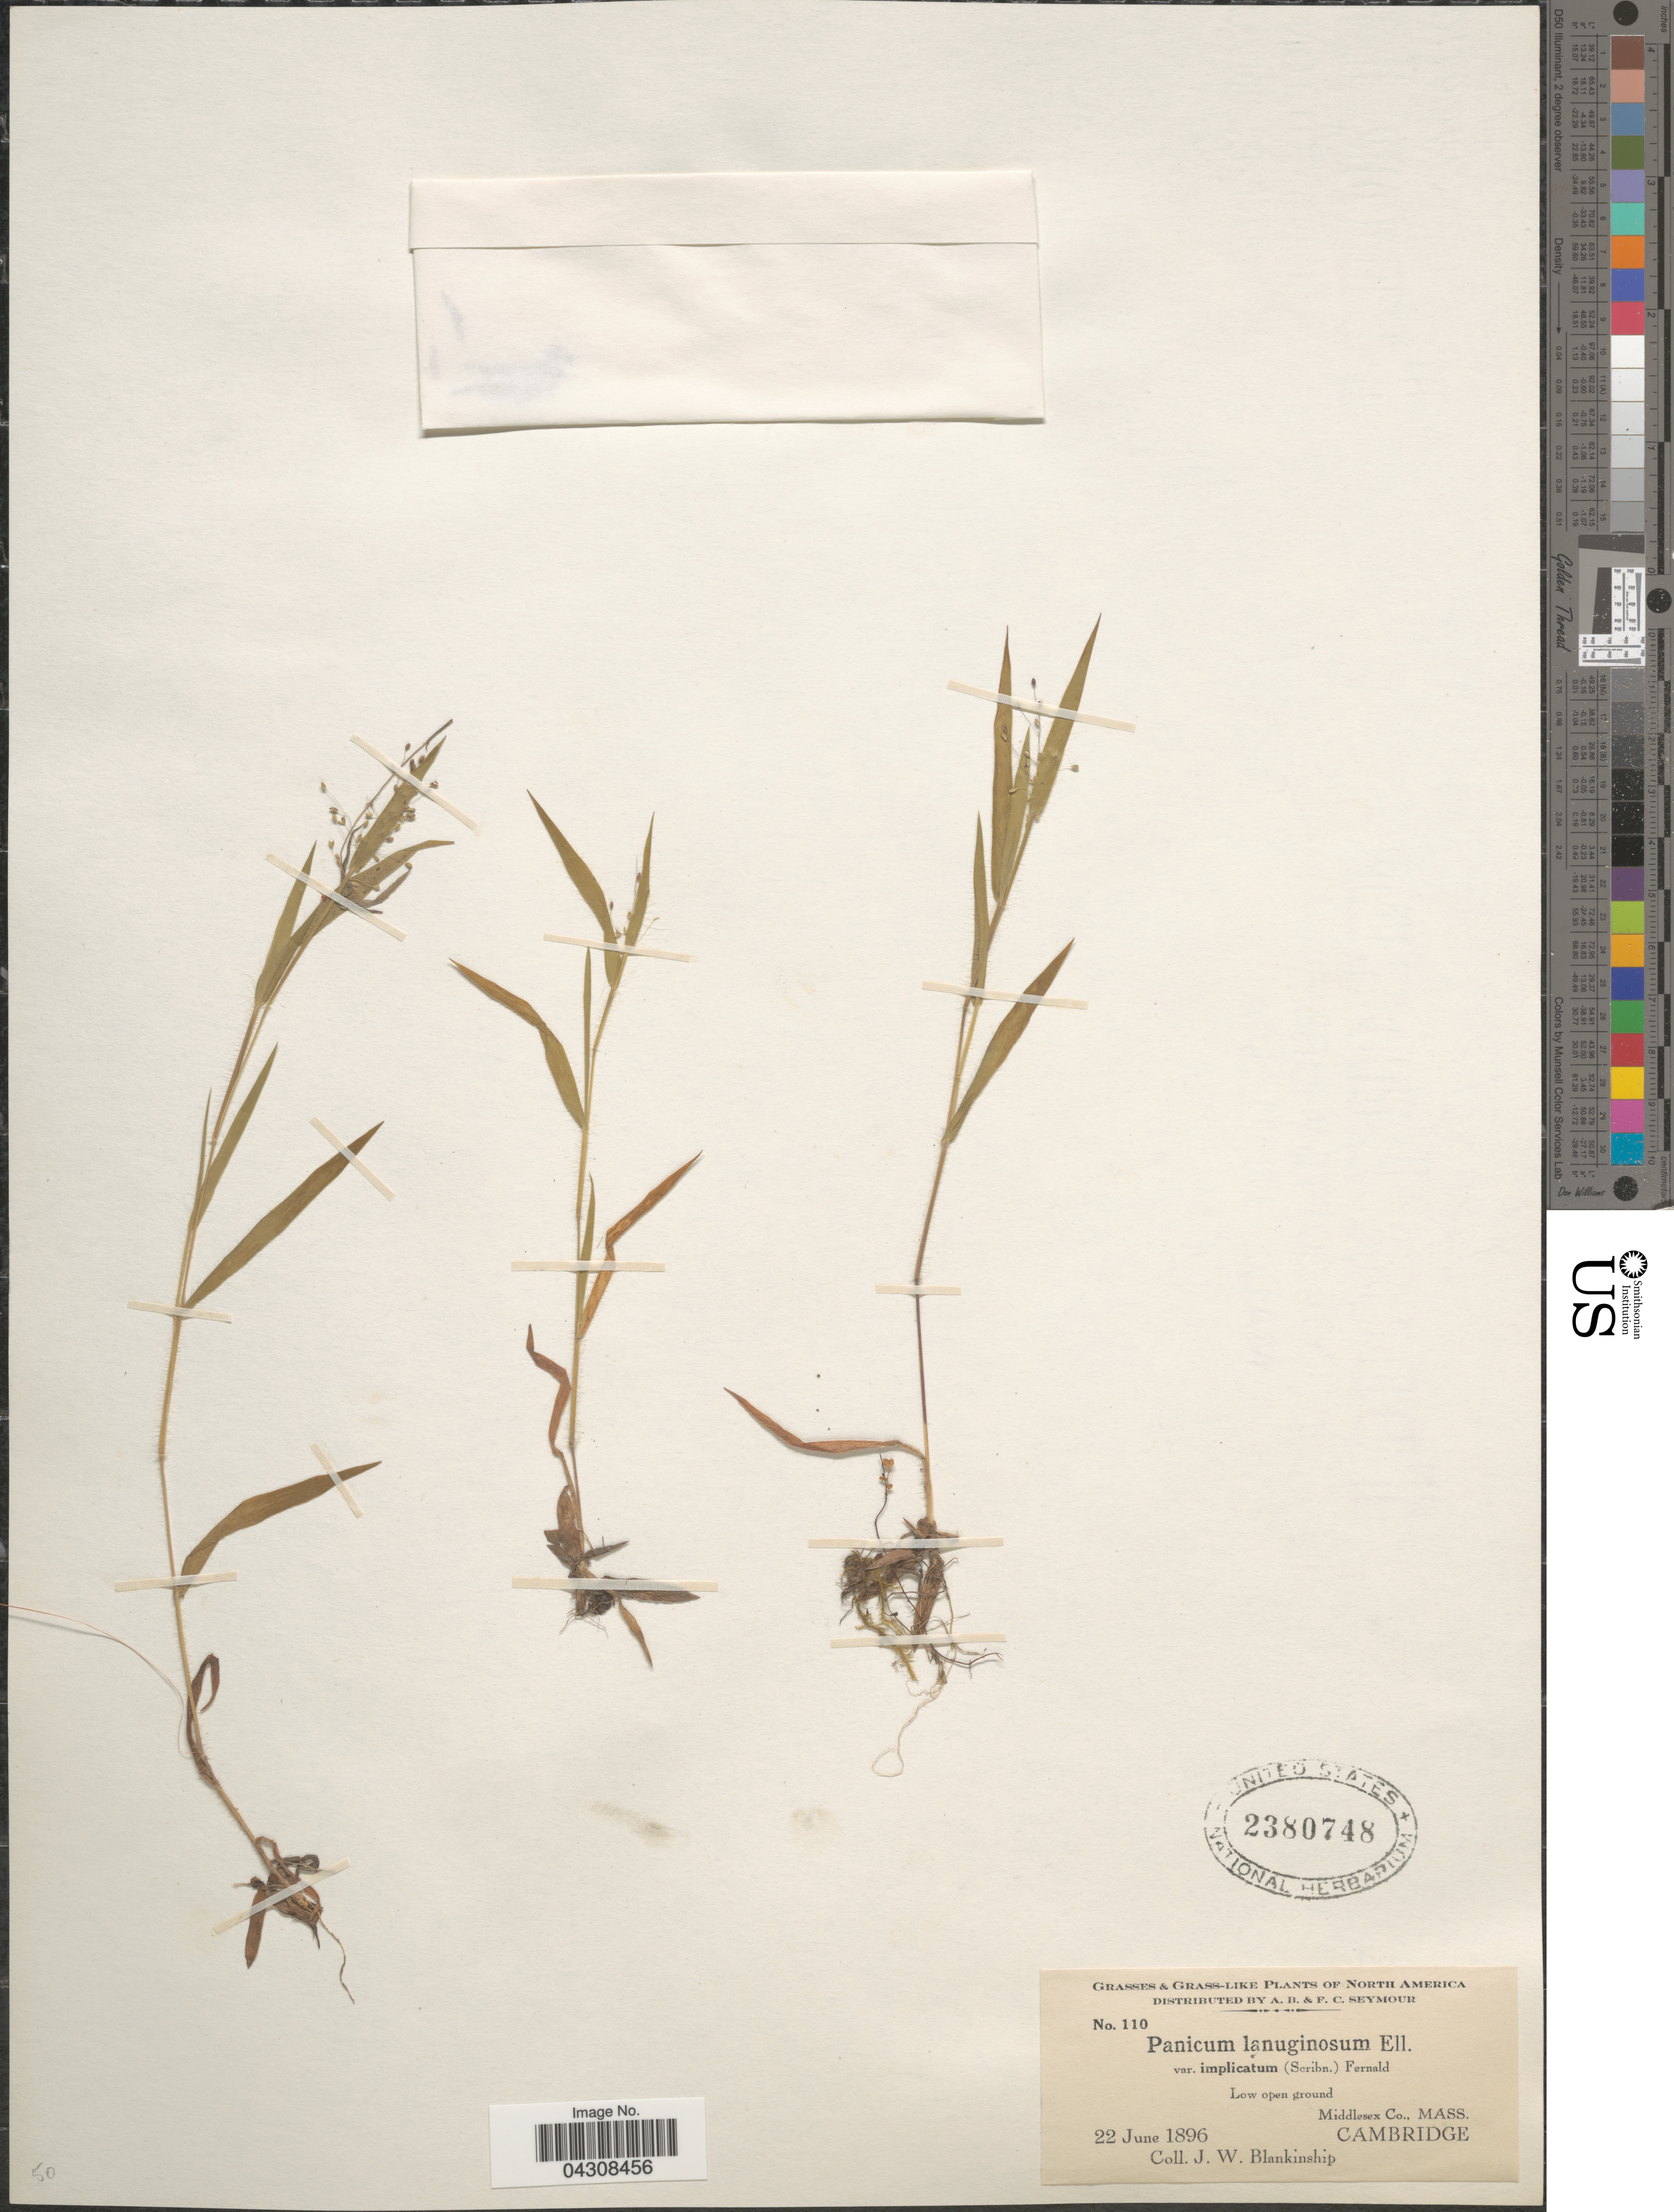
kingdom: Plantae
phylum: Tracheophyta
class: Liliopsida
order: Poales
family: Poaceae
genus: Dichanthelium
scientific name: Dichanthelium acuminatum var. acuminatum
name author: (Sw.) Gould & C.A. Clark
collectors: J. W. Blankinship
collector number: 110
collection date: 1896-06-22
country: United States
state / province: Massachusetts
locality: Middlesex Co., Cambridge.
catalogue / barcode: US 2380748